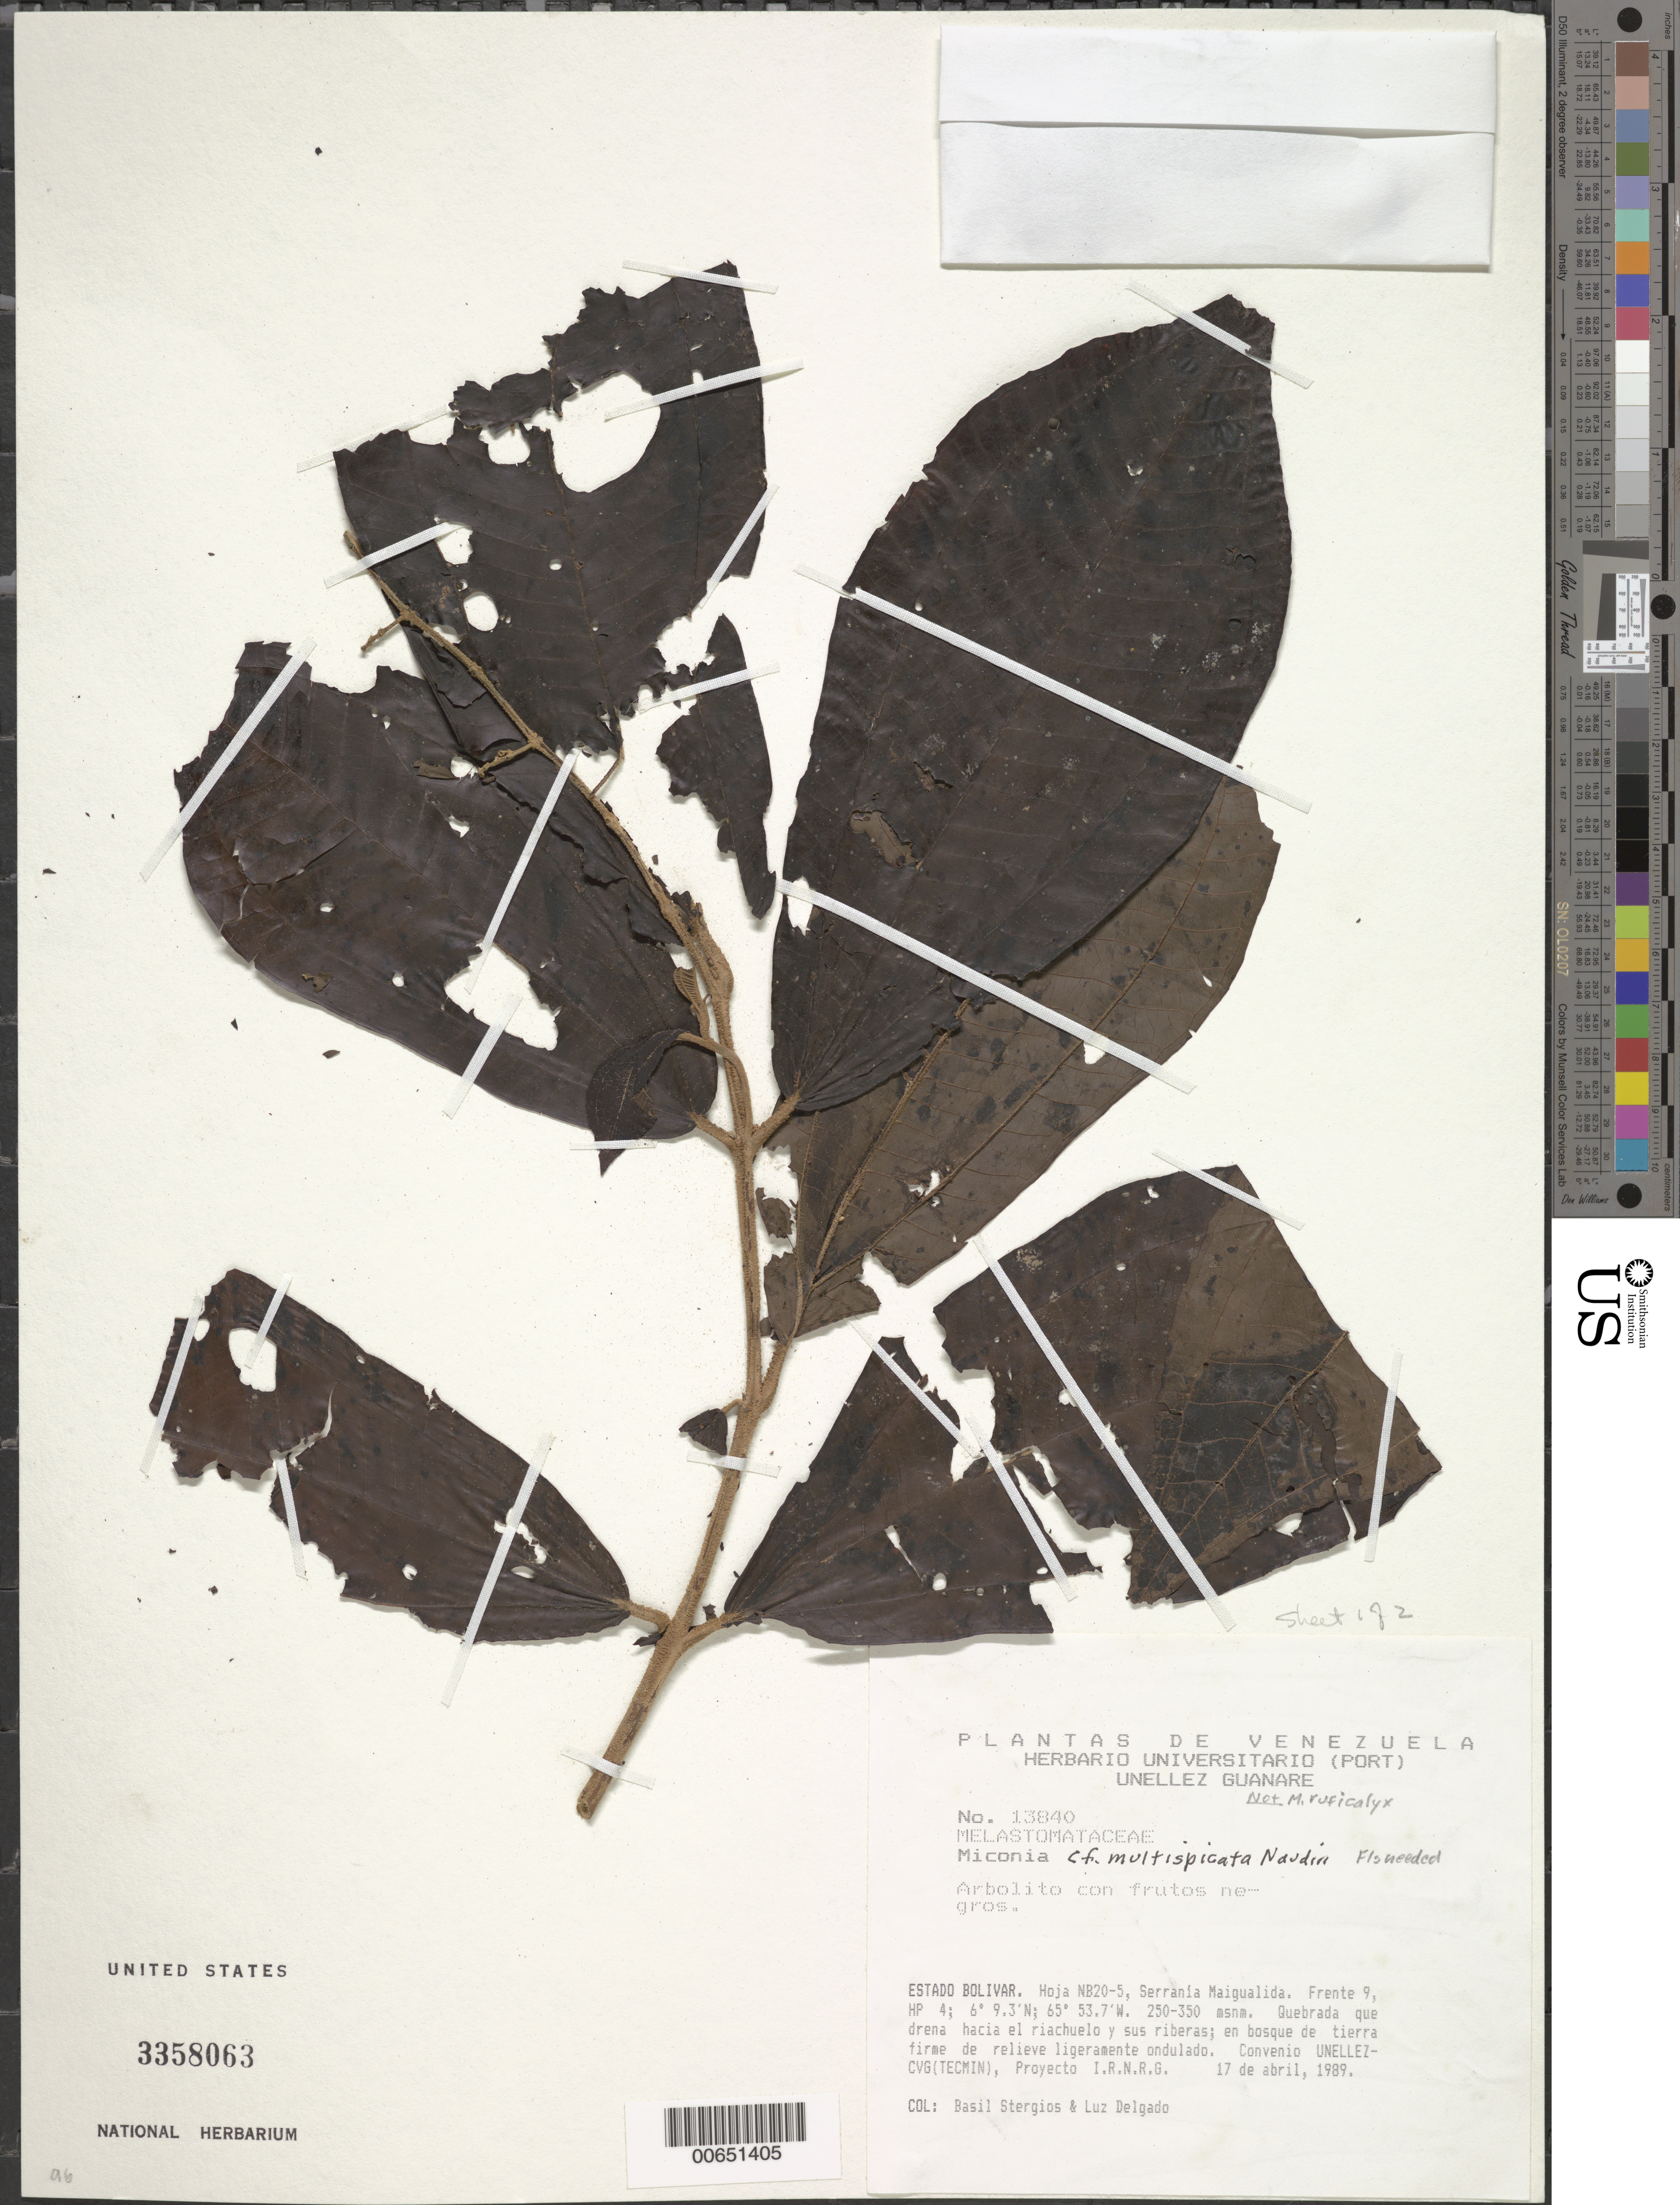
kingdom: Plantae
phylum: Tracheophyta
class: Magnoliopsida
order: Myrtales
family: Melastomataceae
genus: Miconia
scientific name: Miconia multispicata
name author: Naudin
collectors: B. G. Stergios & L. Delgado V.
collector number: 13840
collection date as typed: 17-Apr-89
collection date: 1989-04-17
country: Venezuela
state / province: Bolívar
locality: Serrania Maigualida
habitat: Quebrada que drena hacia el riachuelo y sus riberas; en bosque de tierra firme de relieve ligeramente ondulado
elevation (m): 250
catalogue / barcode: US 3358063